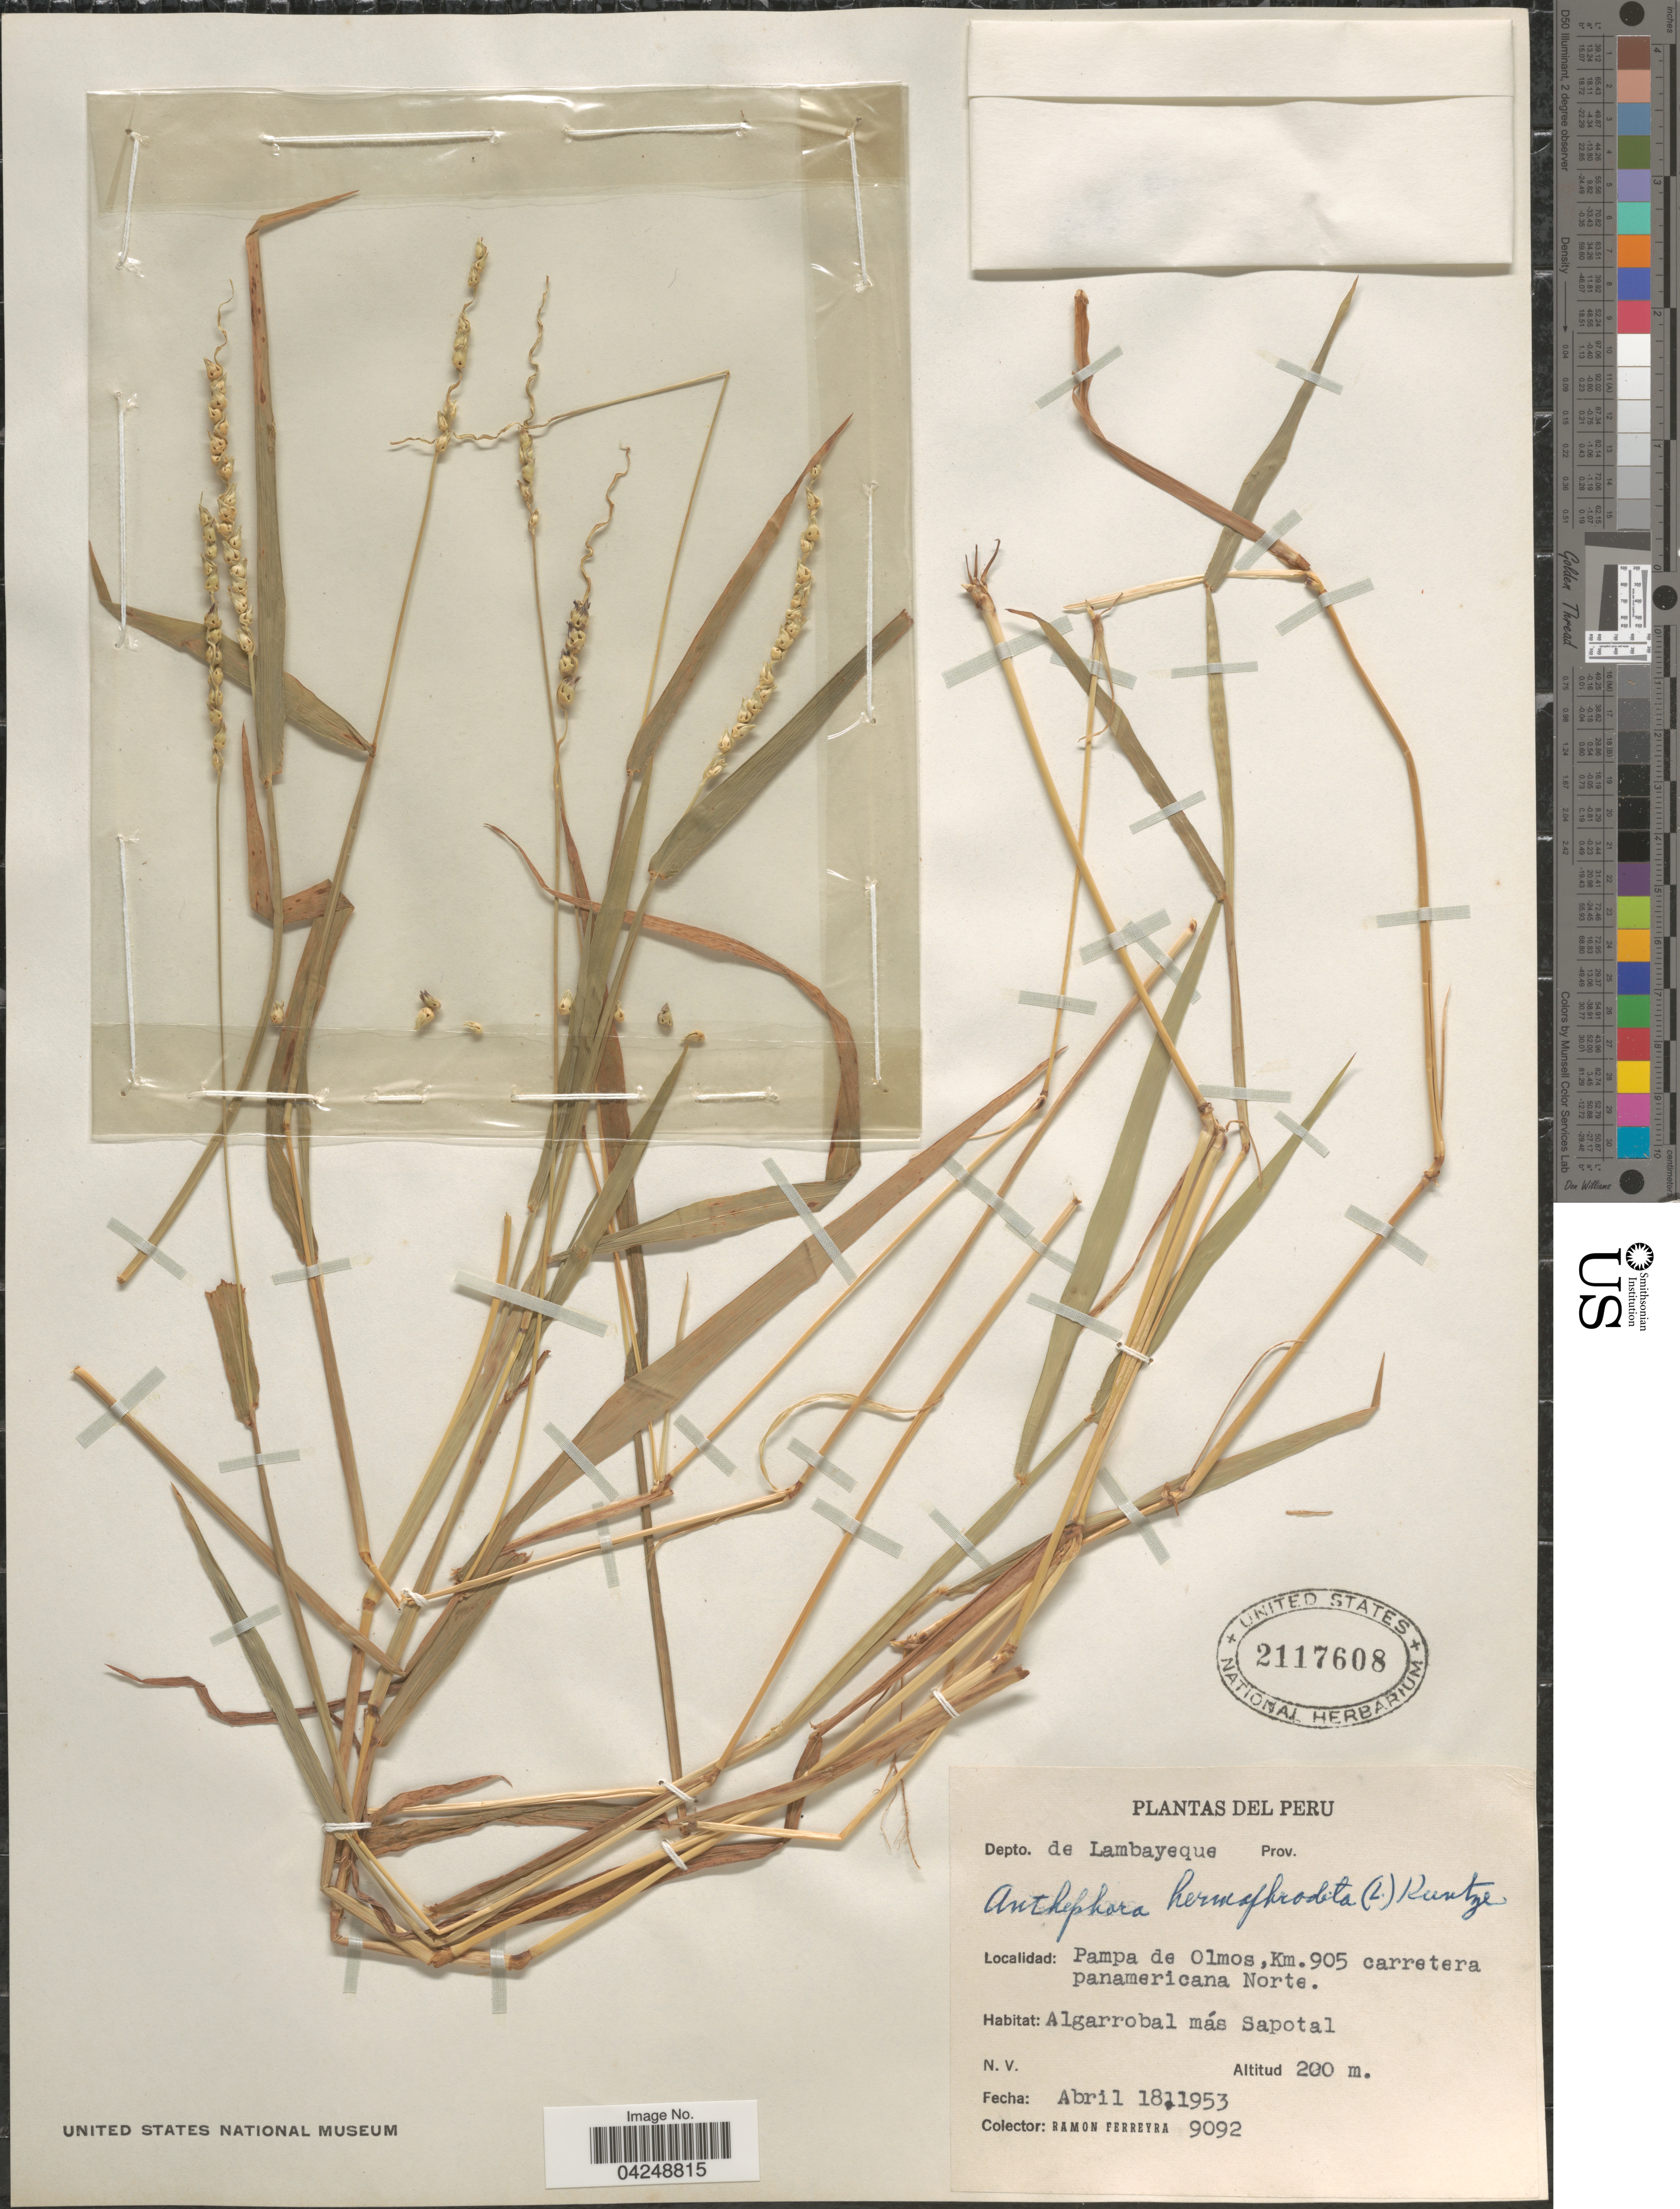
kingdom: Plantae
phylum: Tracheophyta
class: Liliopsida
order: Poales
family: Poaceae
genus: Anthephora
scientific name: Anthephora hermaphrodita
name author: (L.) Kuntze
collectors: R. A. Ferreyra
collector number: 9092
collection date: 1953-04-18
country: Peru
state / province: Lambayeque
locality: Depto. de Lambayeque. Pampa de Olmos, Km. 905 carretera panamericana Norte. Algarrobal más Sapotal.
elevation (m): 200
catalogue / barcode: US 2117608